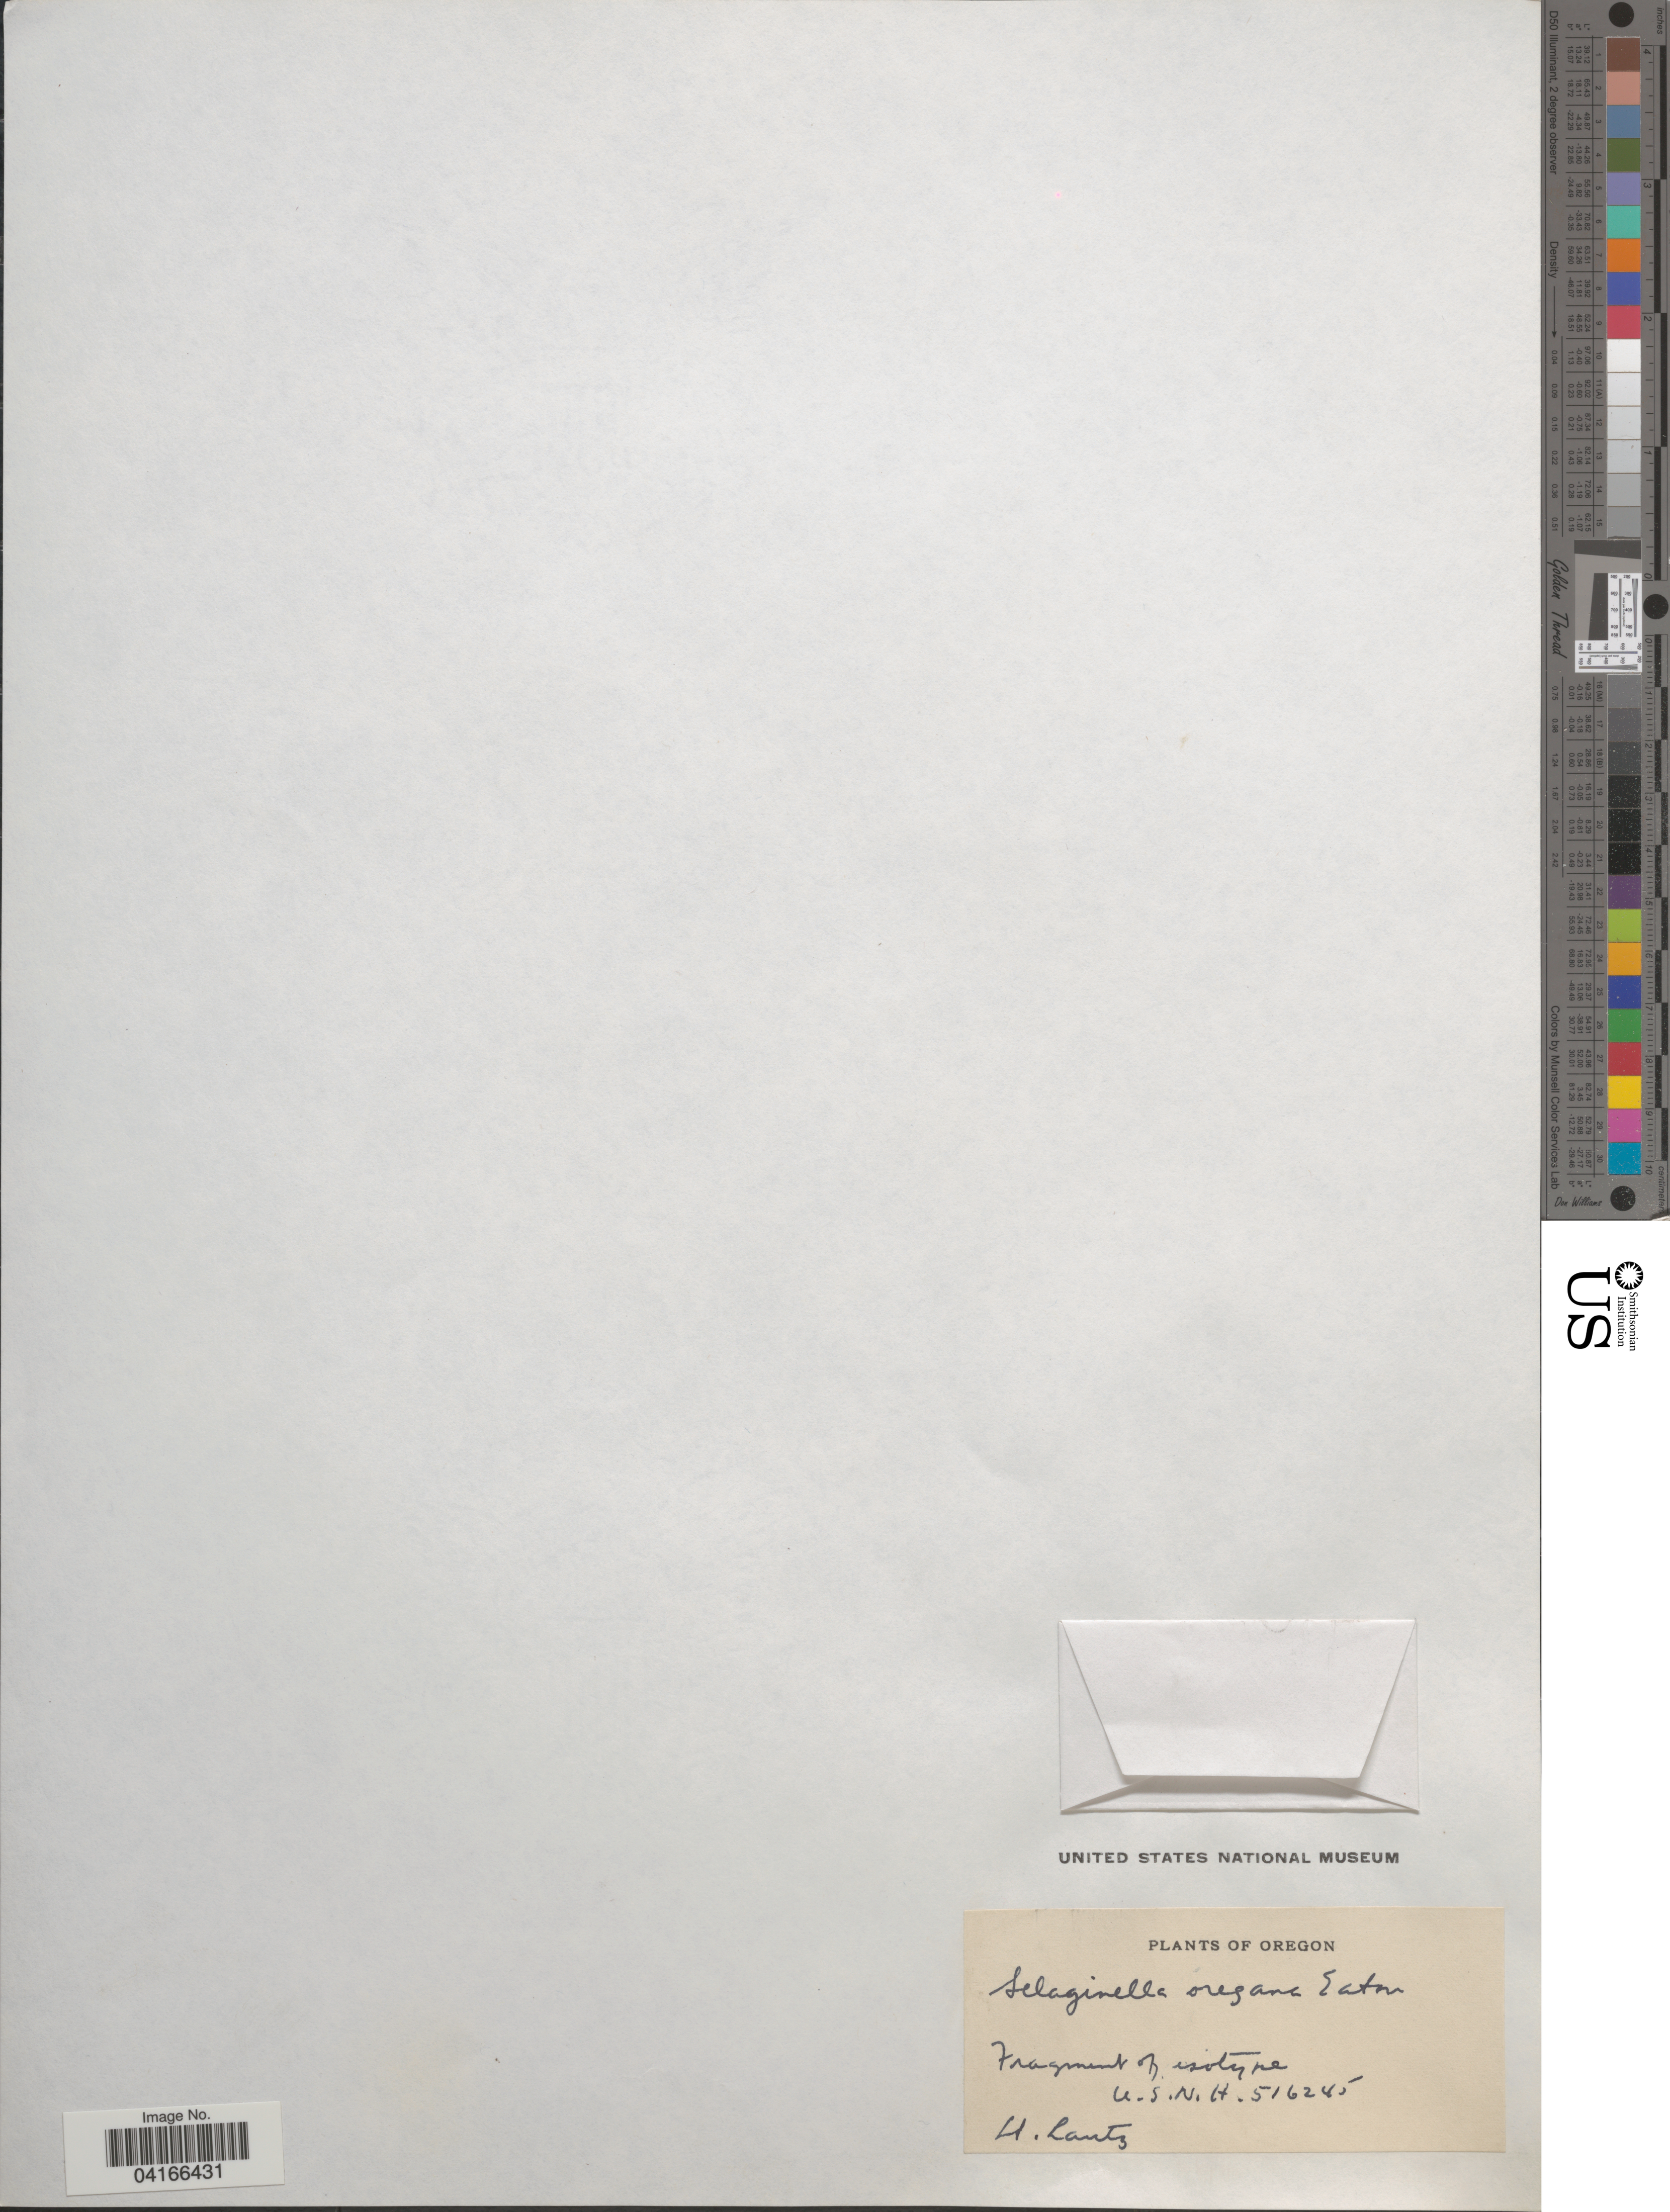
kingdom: Plantae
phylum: Tracheophyta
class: Lycopodiopsida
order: Selaginellales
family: Selaginellaceae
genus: Selaginella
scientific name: Selaginella oregana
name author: D.C. Eaton ex S. Watson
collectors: H. Lantz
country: United States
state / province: Oregon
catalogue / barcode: US 516245